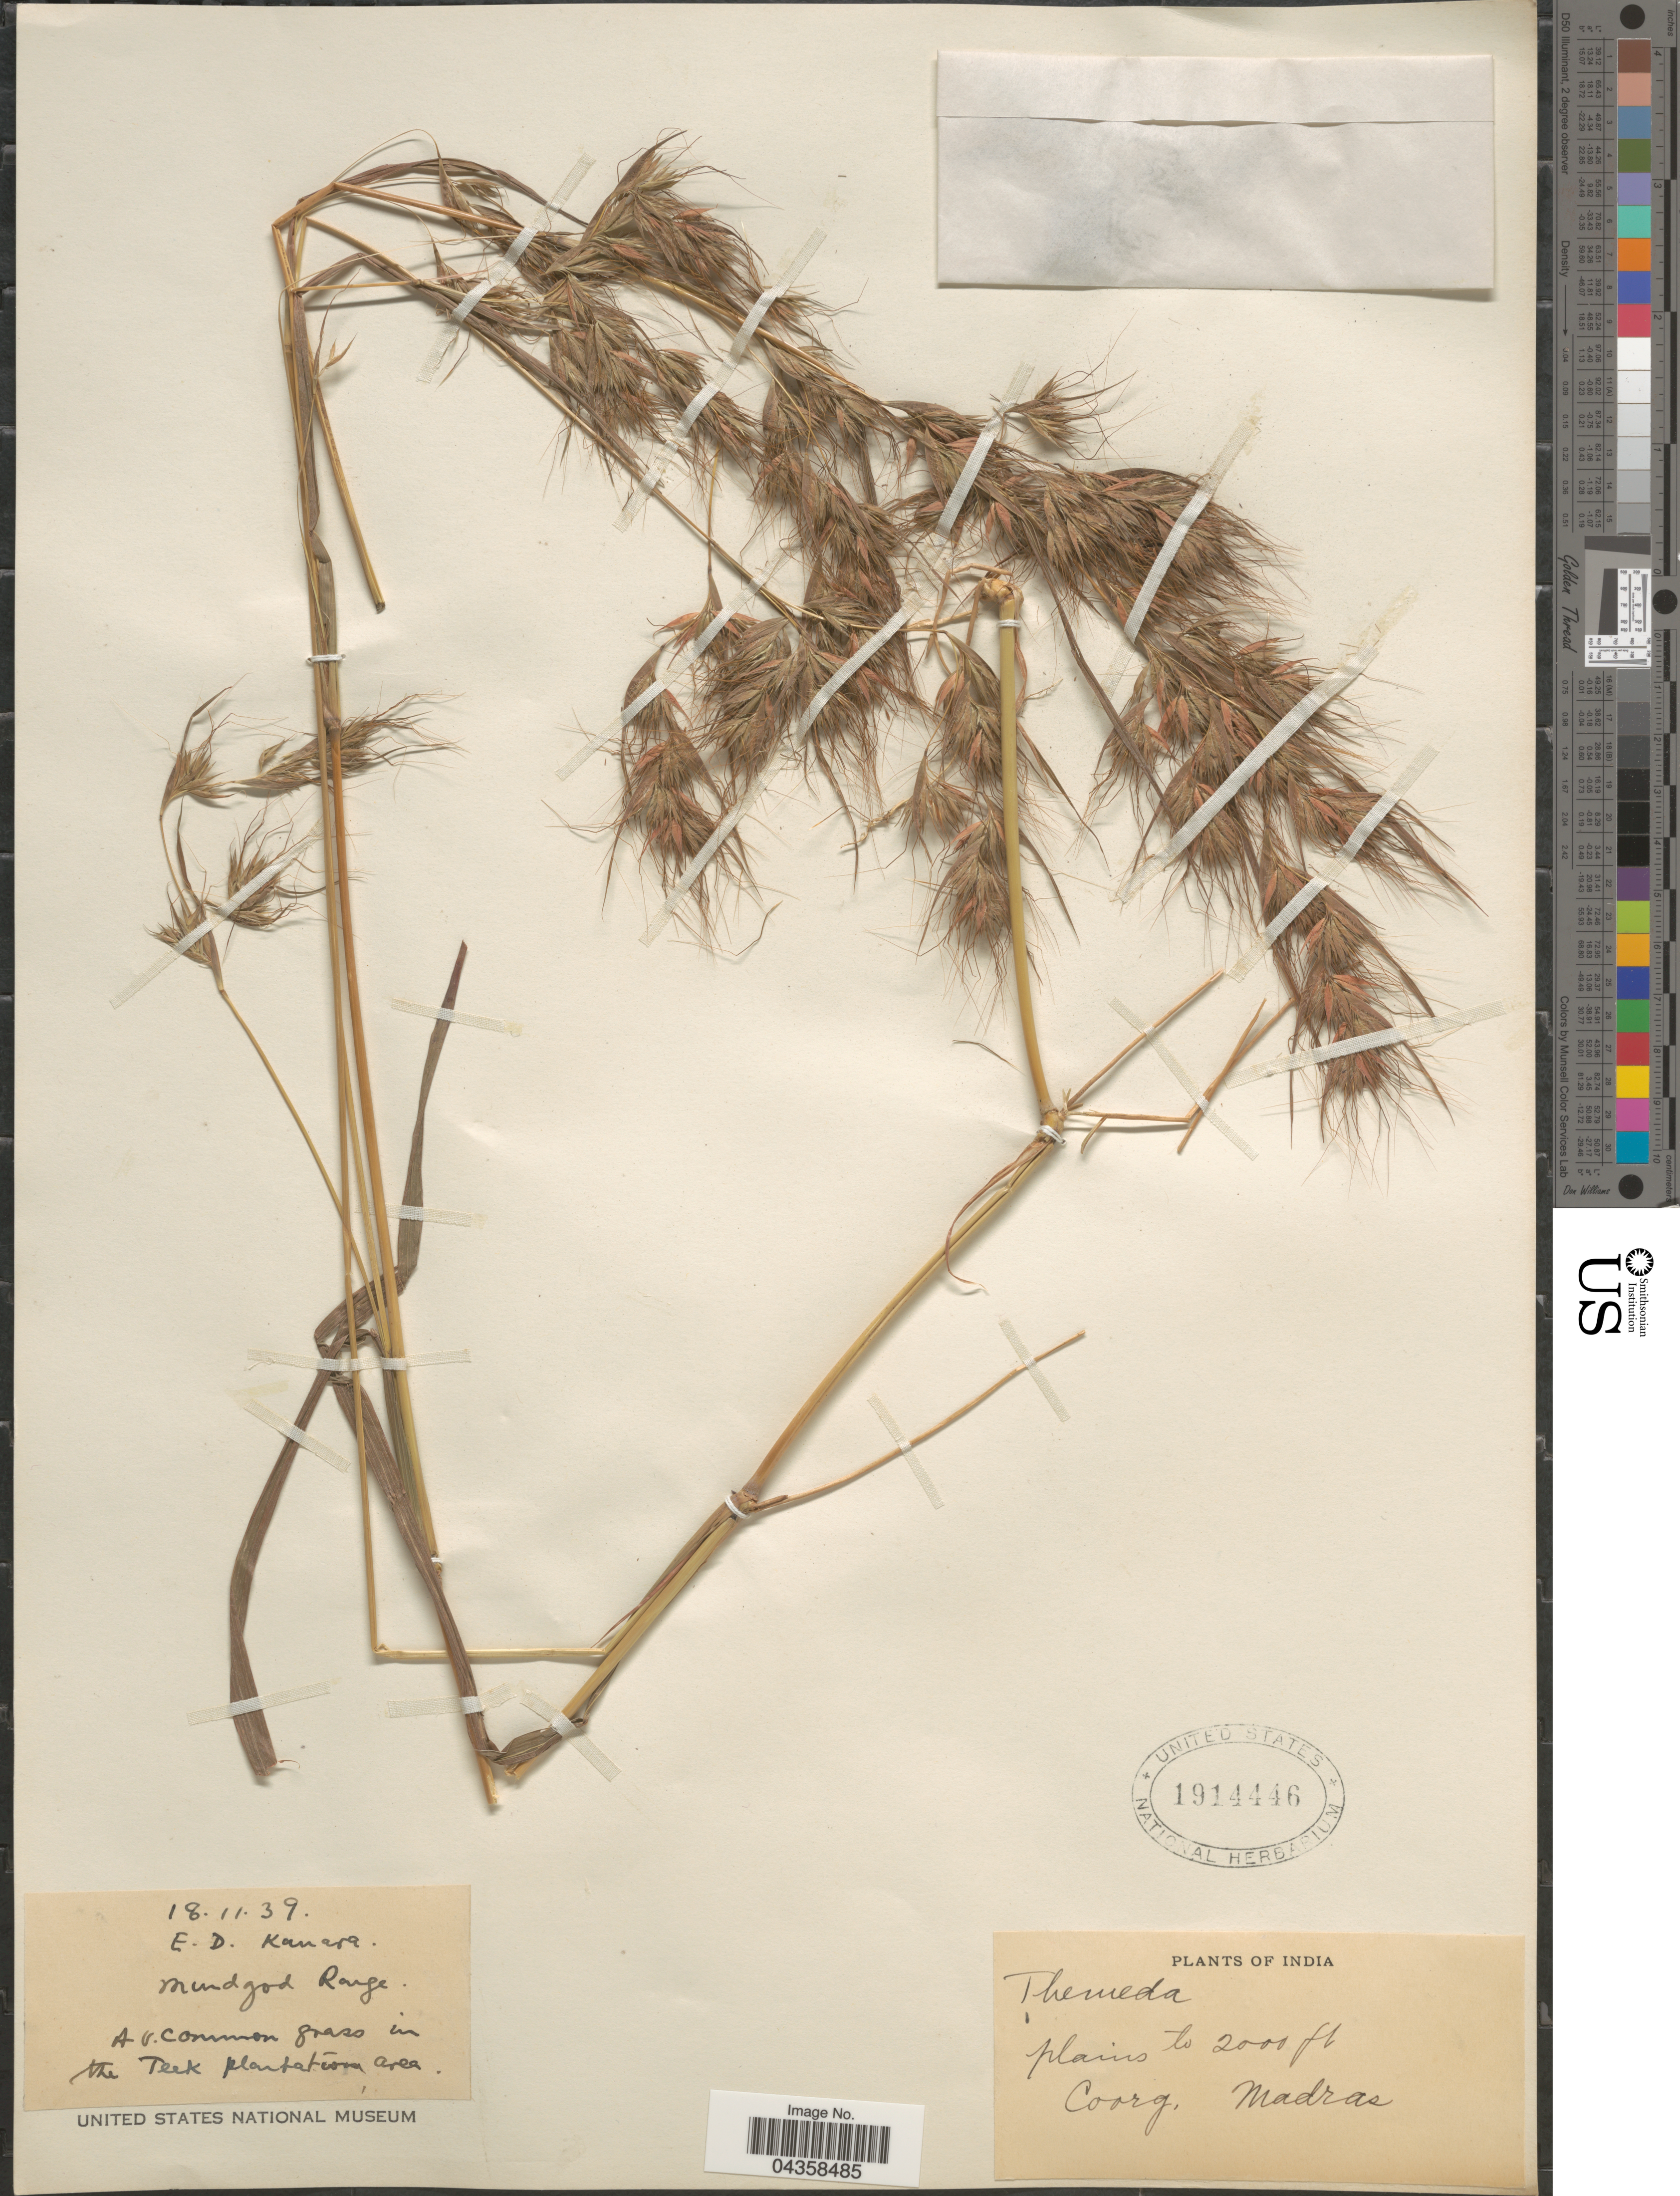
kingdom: Plantae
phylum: Tracheophyta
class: Liliopsida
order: Poales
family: Poaceae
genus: Themeda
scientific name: Themeda sp.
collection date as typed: Transcribed d/m/y: 18/11/39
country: India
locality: E. D. Kanara. Mundgod Range. In the Teek plantation Area. Coorg. Madras.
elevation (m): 610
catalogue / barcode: US 1914446